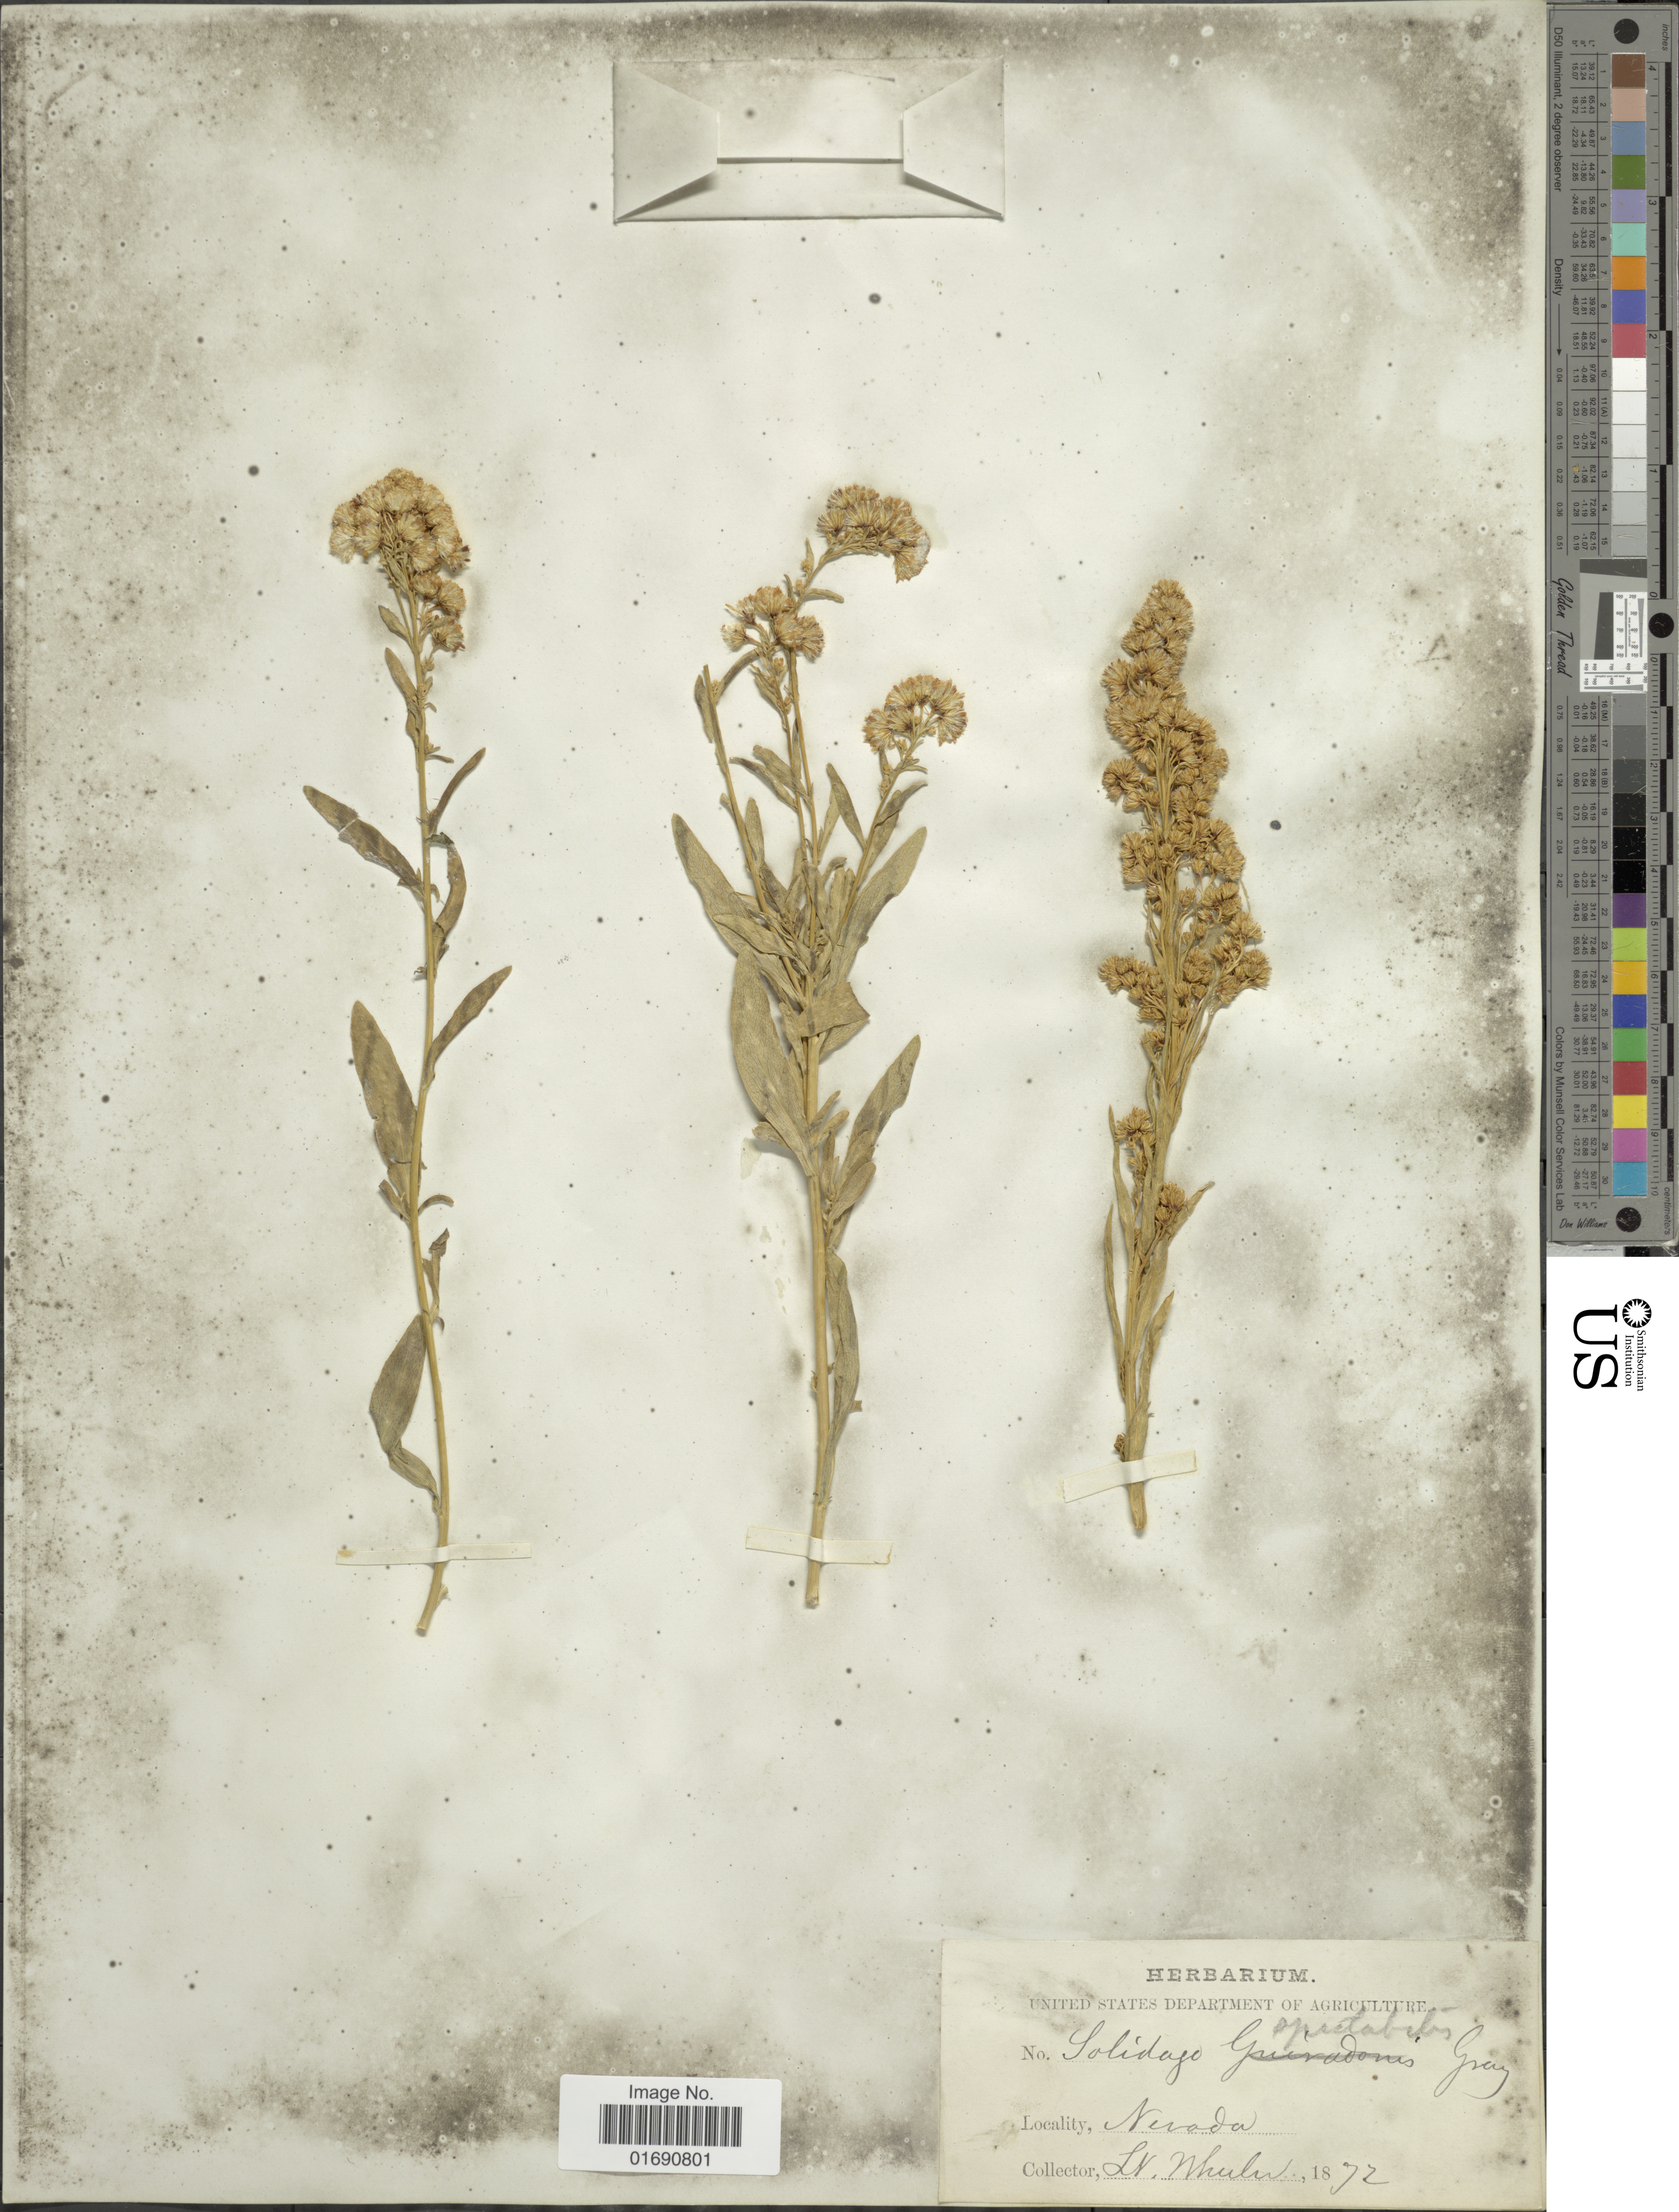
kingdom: Plantae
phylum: Tracheophyta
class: Magnoliopsida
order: Asterales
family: Asteraceae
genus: Solidago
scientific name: Solidago spectabilis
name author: (D.C. Eaton) A. Gray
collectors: L. Wheeler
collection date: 1872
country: United States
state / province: Nevada